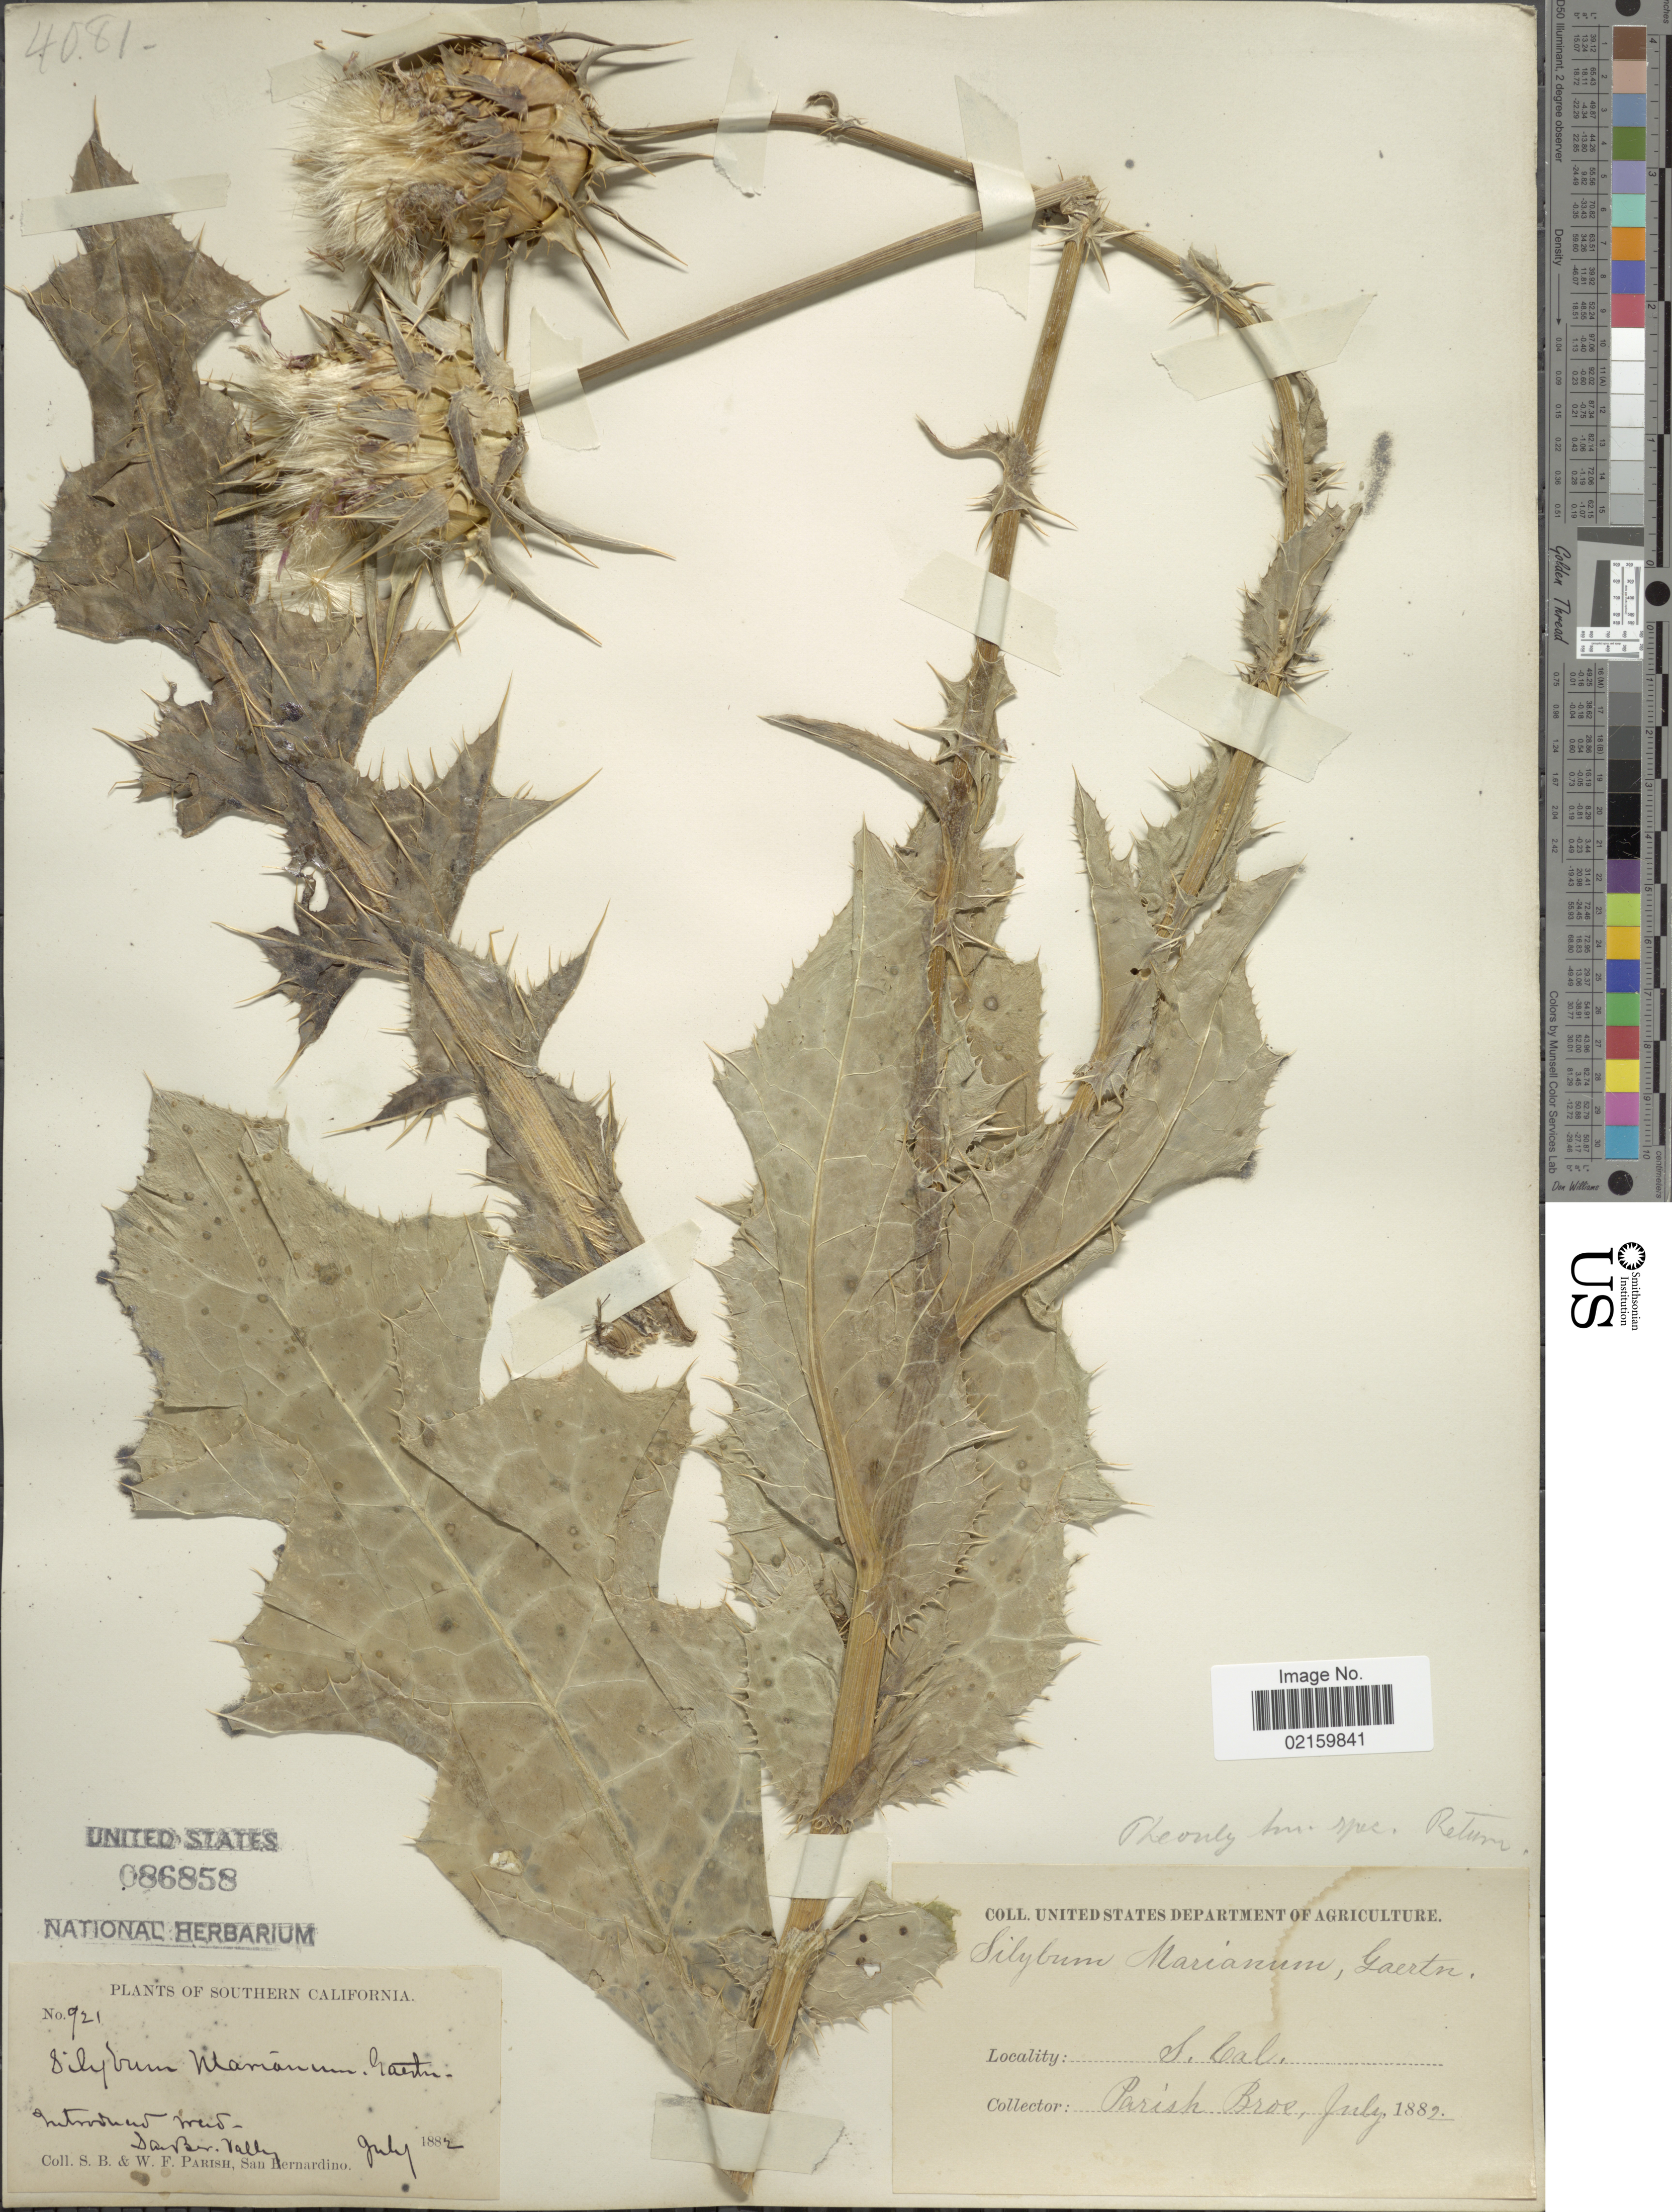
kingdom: Plantae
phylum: Tracheophyta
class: Magnoliopsida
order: Asterales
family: Asteraceae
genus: Silybum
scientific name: Silybum marianum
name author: (L.) Gaertn.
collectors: S. B. Parish & W. F. Parish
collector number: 921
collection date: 1882-07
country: United States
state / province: California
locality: Southern California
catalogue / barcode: US 86858